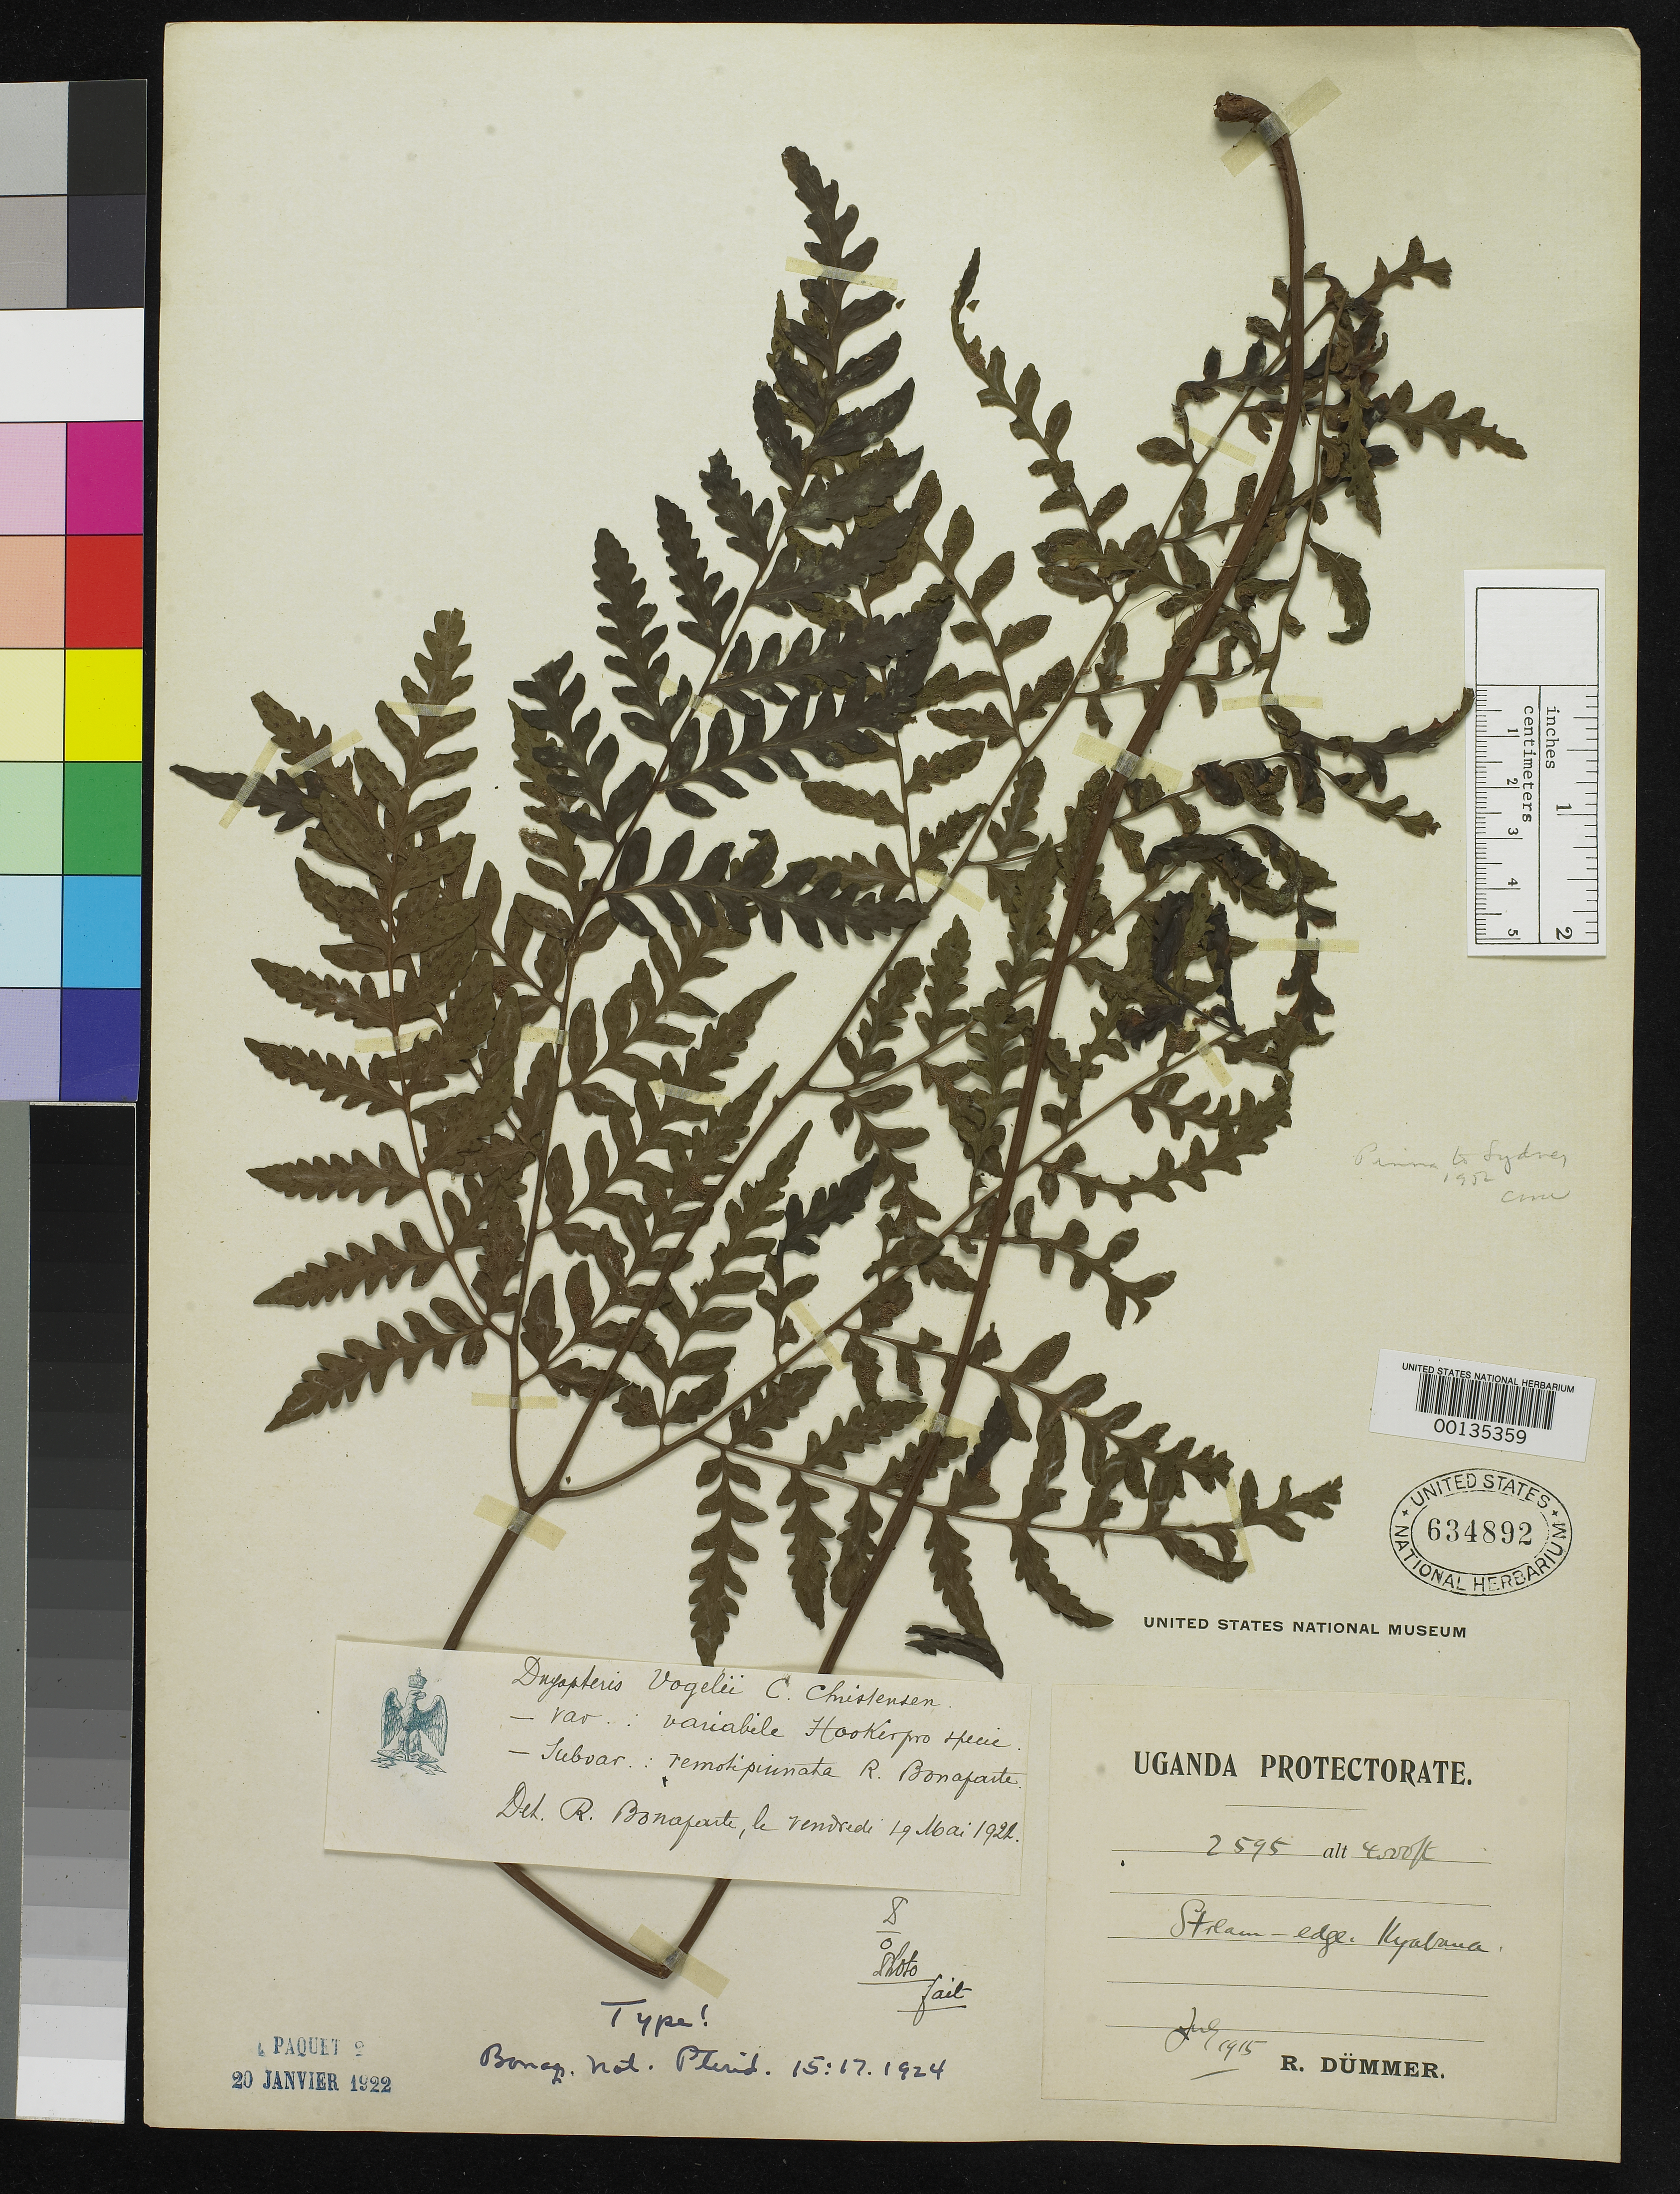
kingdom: Plantae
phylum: Tracheophyta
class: Polypodiopsida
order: Polypodiales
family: Dryopteridaceae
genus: Dryopteris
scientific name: Dryopteris vogelii subvar. remotipinnata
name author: Bonap.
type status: Holotype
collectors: R. Duemmer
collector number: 2595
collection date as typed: Jul 1915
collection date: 1915-07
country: Uganda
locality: Kyabana.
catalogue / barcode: US 634892